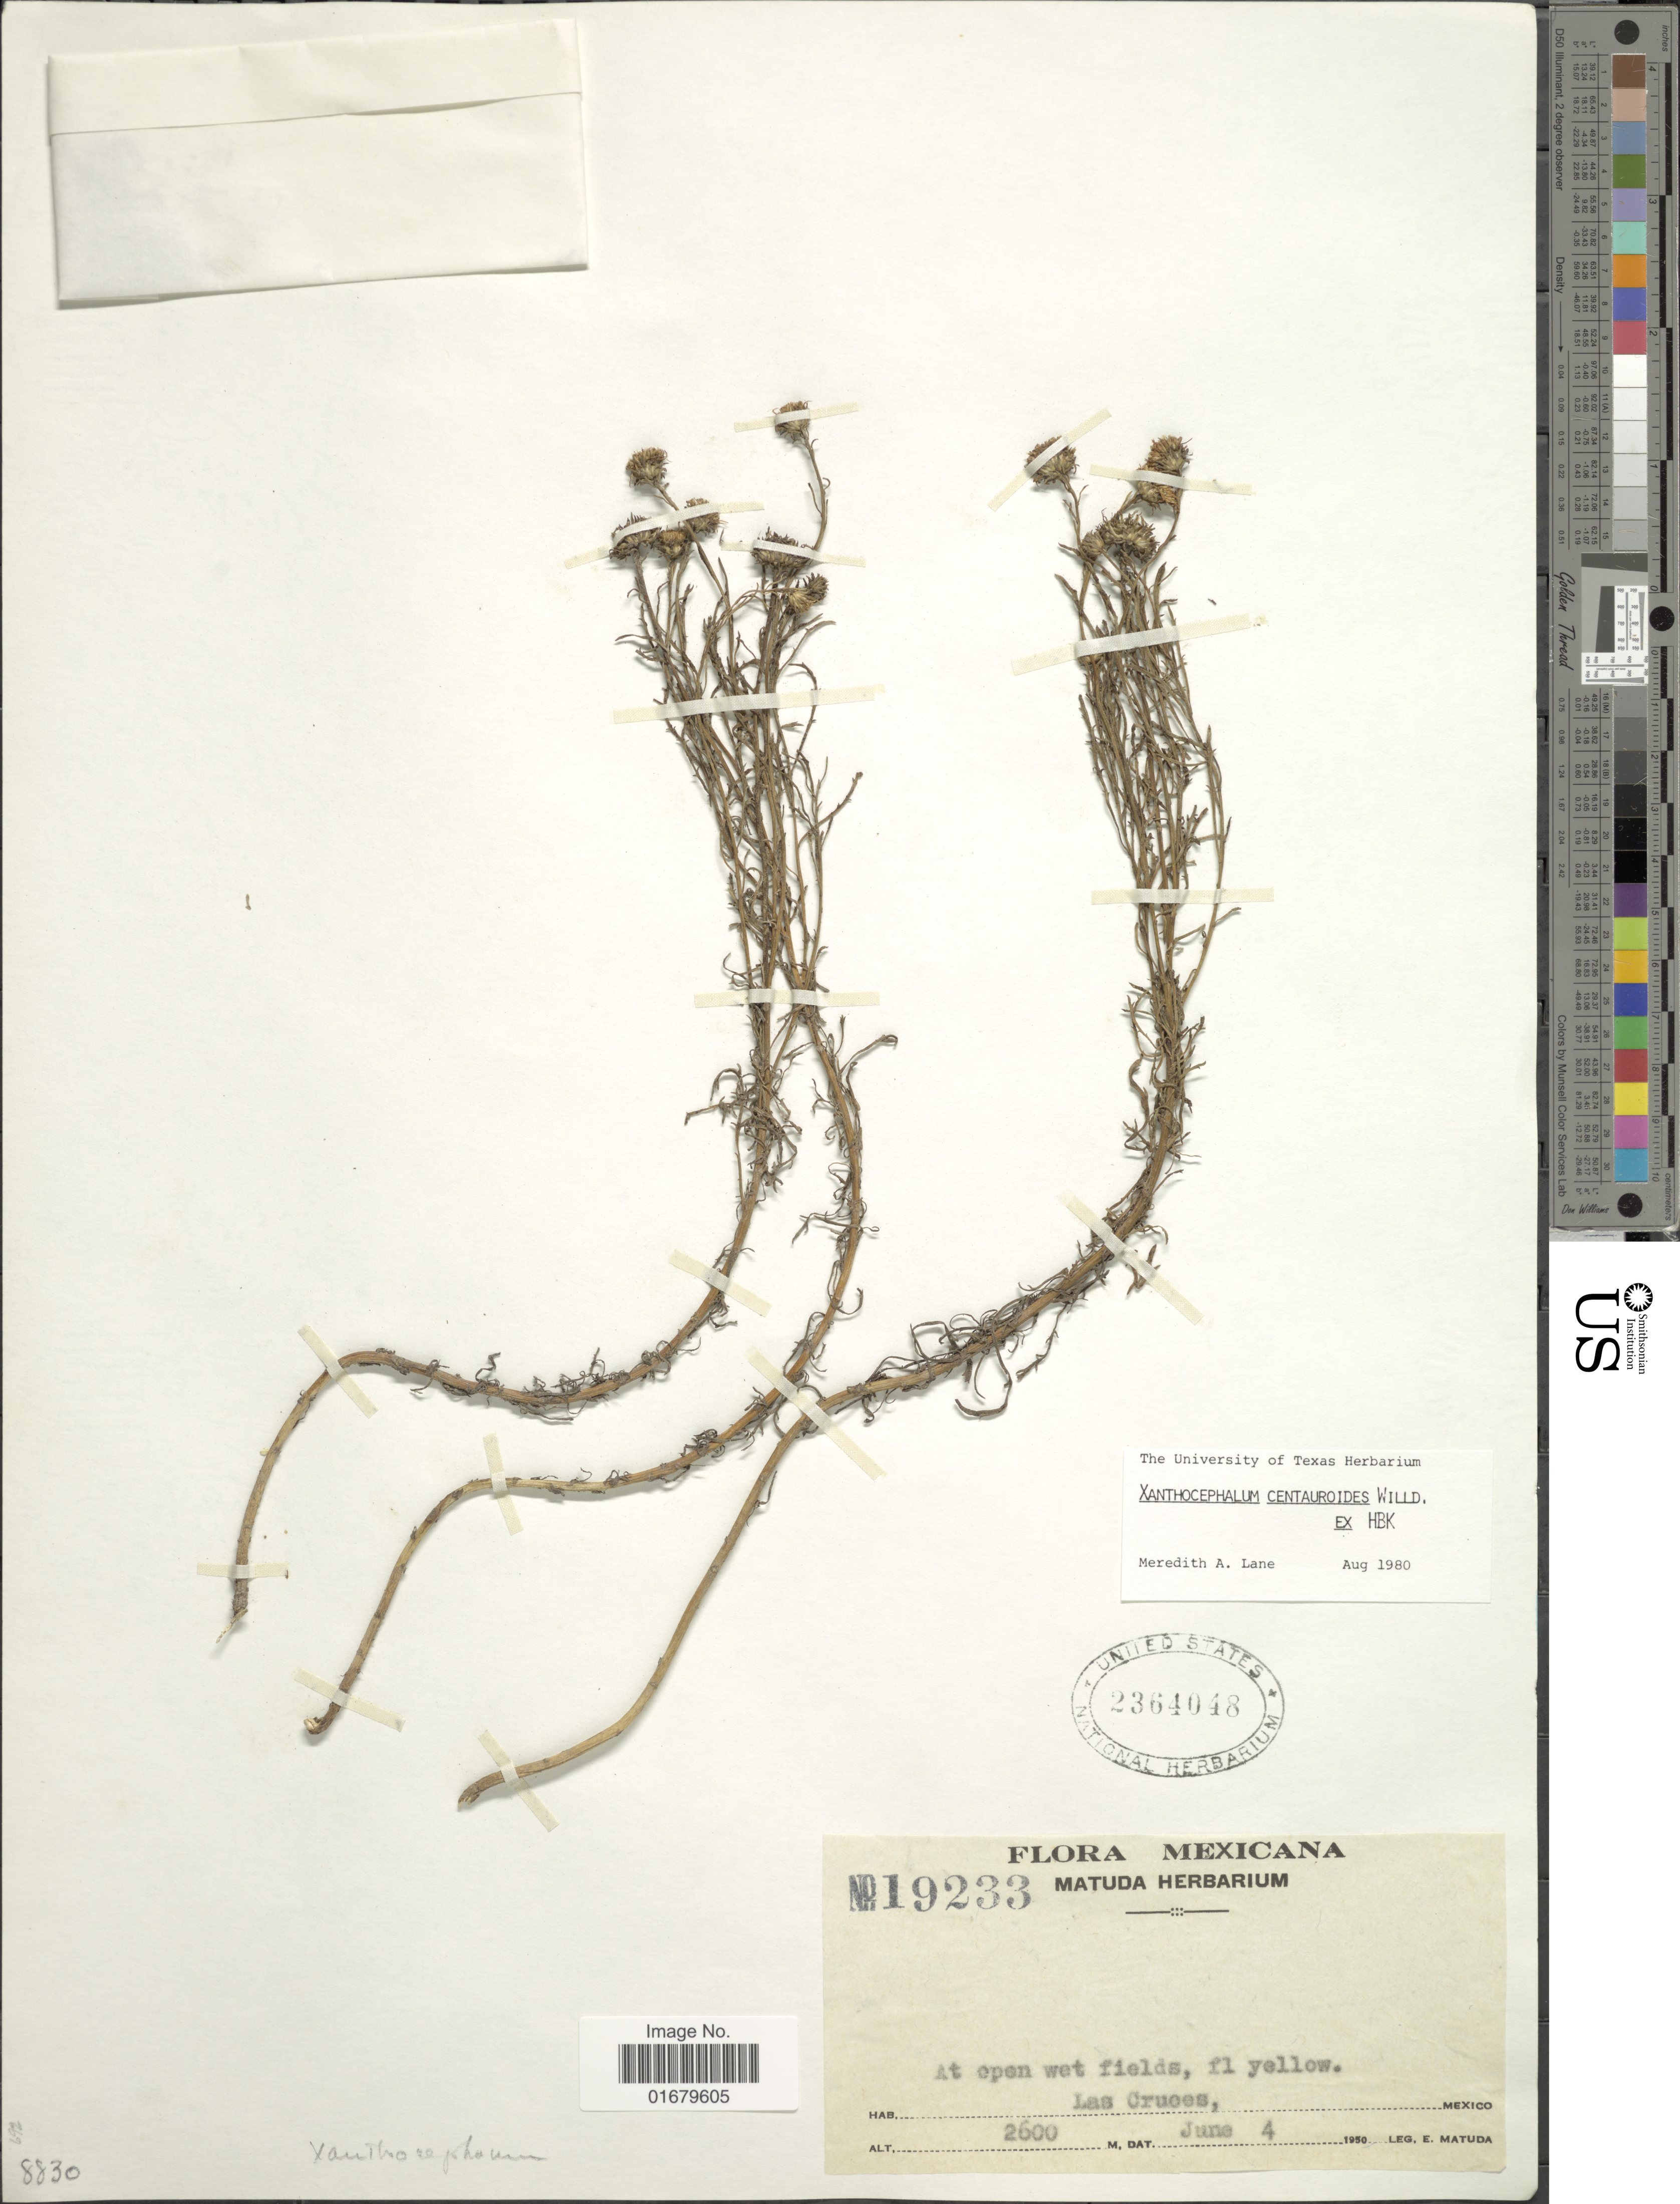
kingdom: Plantae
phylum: Tracheophyta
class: Magnoliopsida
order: Asterales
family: Asteraceae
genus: Xanthocephalum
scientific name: Xanthocephalum centauroides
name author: Willd.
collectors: E. Matuda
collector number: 19233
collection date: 1950-06-04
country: Mexico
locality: Las Cruces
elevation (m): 2600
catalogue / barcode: US 2364048